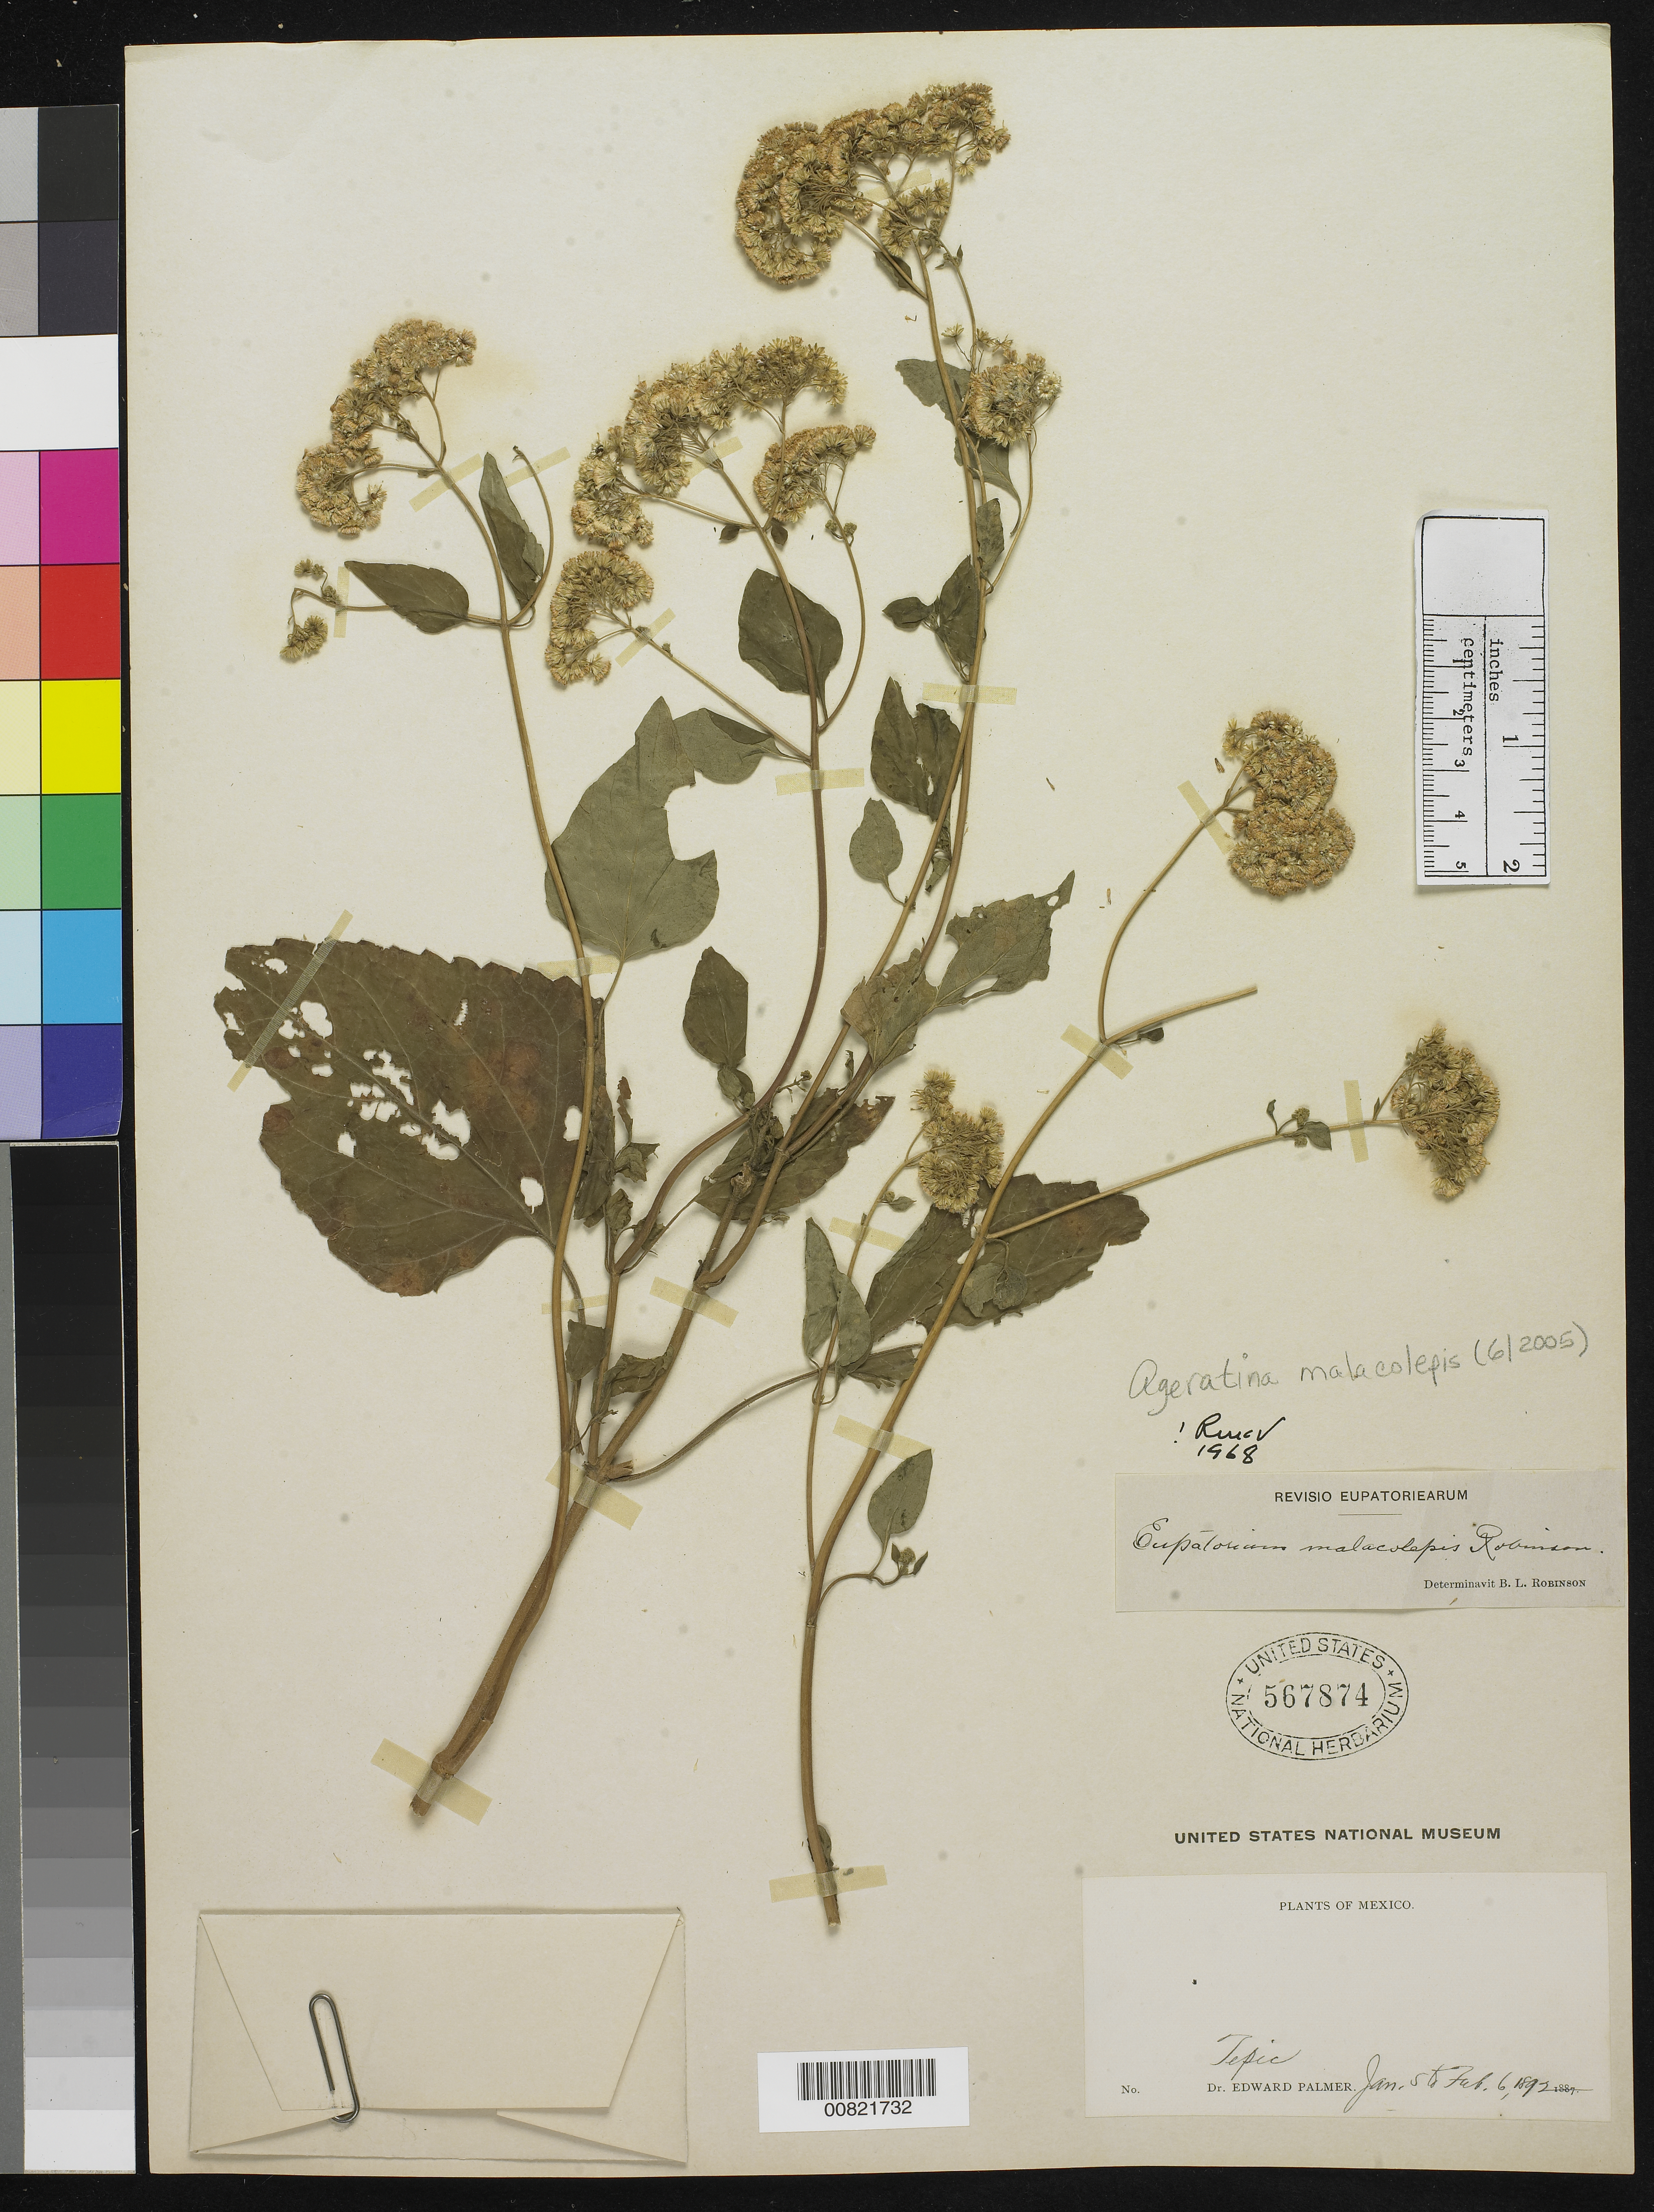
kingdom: Plantae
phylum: Tracheophyta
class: Magnoliopsida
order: Asterales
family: Asteraceae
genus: Ageratina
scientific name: Ageratina malacolepis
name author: (B.L. Rob.) R.M. King & H. Rob.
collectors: E. Palmer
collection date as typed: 05 Jan 1892 to 06 Feb 1892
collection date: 1892-01-05/1892-02-06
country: Mexico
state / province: Nayarit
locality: Tepic, Nayarit.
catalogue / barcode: US 567874